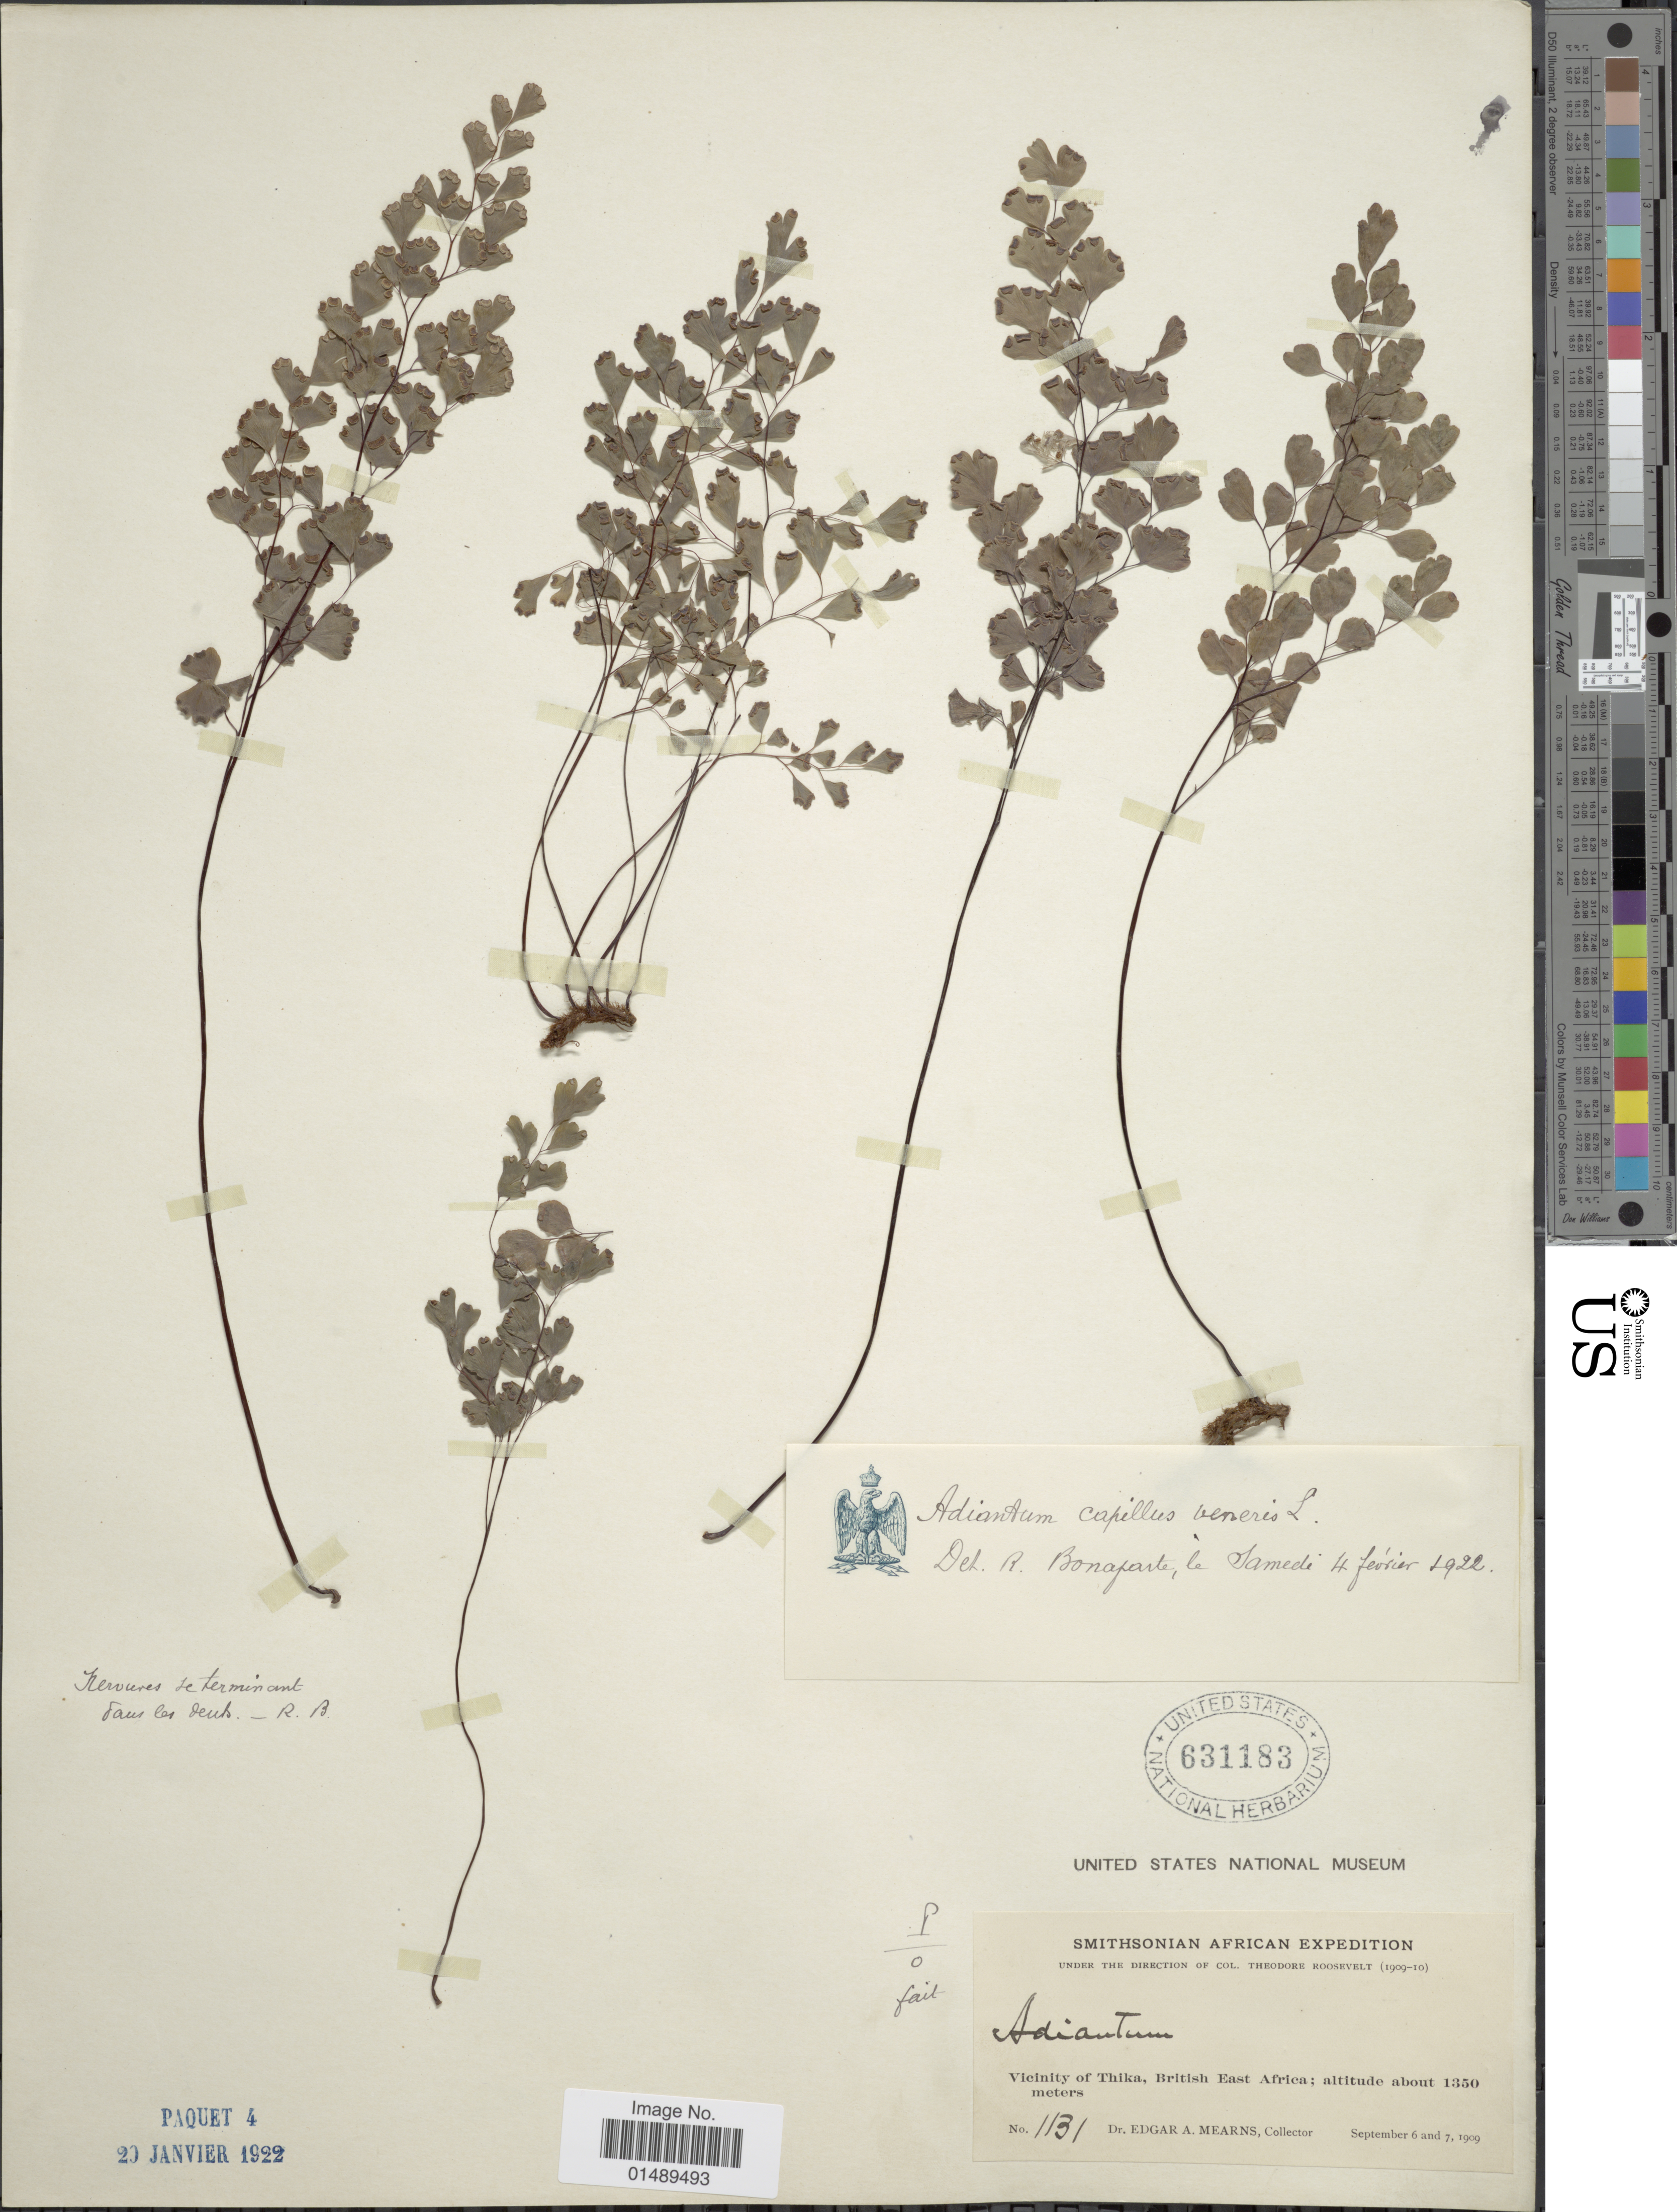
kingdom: Plantae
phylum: Tracheophyta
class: Polypodiopsida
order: Polypodiales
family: Pteridaceae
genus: Adiantum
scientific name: Adiantum capillus-veneris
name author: L.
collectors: E. A. Mearns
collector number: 1131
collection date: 1909-09-06/1909-09-07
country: Kenya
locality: Vicinity of Thika, British East Africa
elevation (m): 1350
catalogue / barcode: US 631183